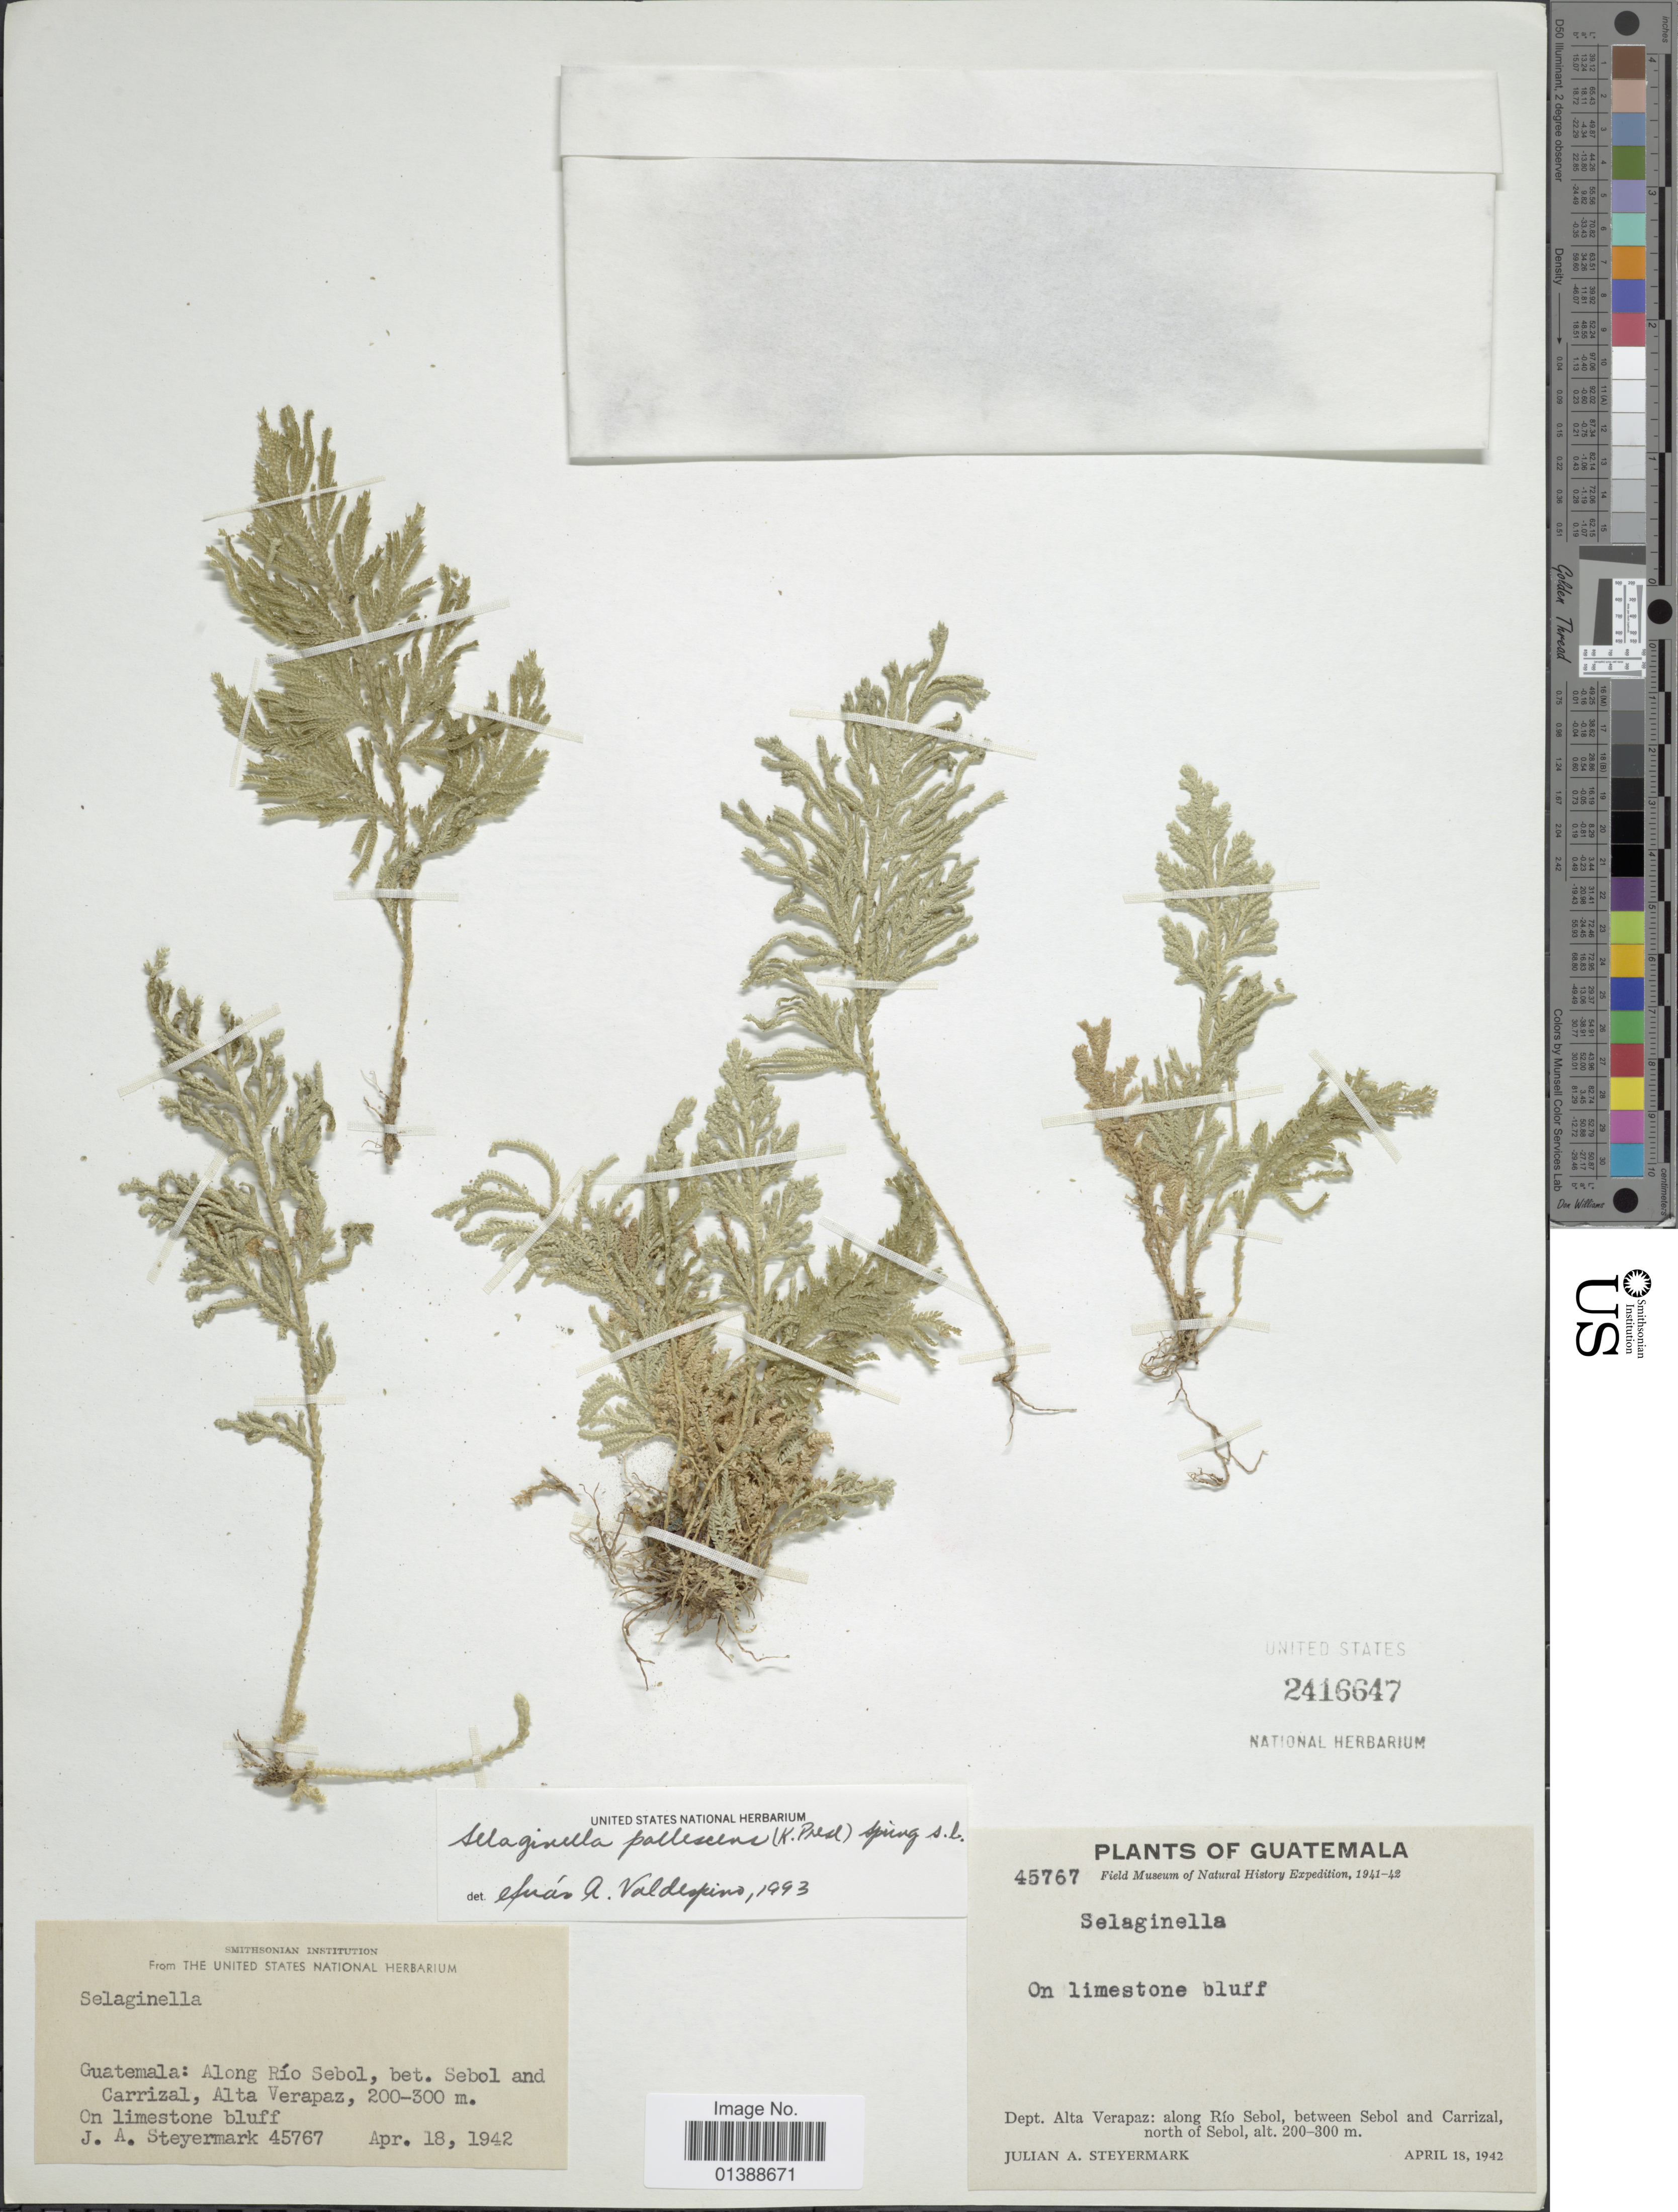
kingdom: Plantae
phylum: Tracheophyta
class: Lycopodiopsida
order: Selaginellales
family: Selaginellaceae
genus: Selaginella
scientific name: Selaginella pallescens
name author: (C. Presl) Spring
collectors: J. Steyermark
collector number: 45767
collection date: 1942-04-18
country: Guatemala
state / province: Alta Verapaz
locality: Along Río Sebol, bet Sebol and Carrizal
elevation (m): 200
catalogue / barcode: US 2416647